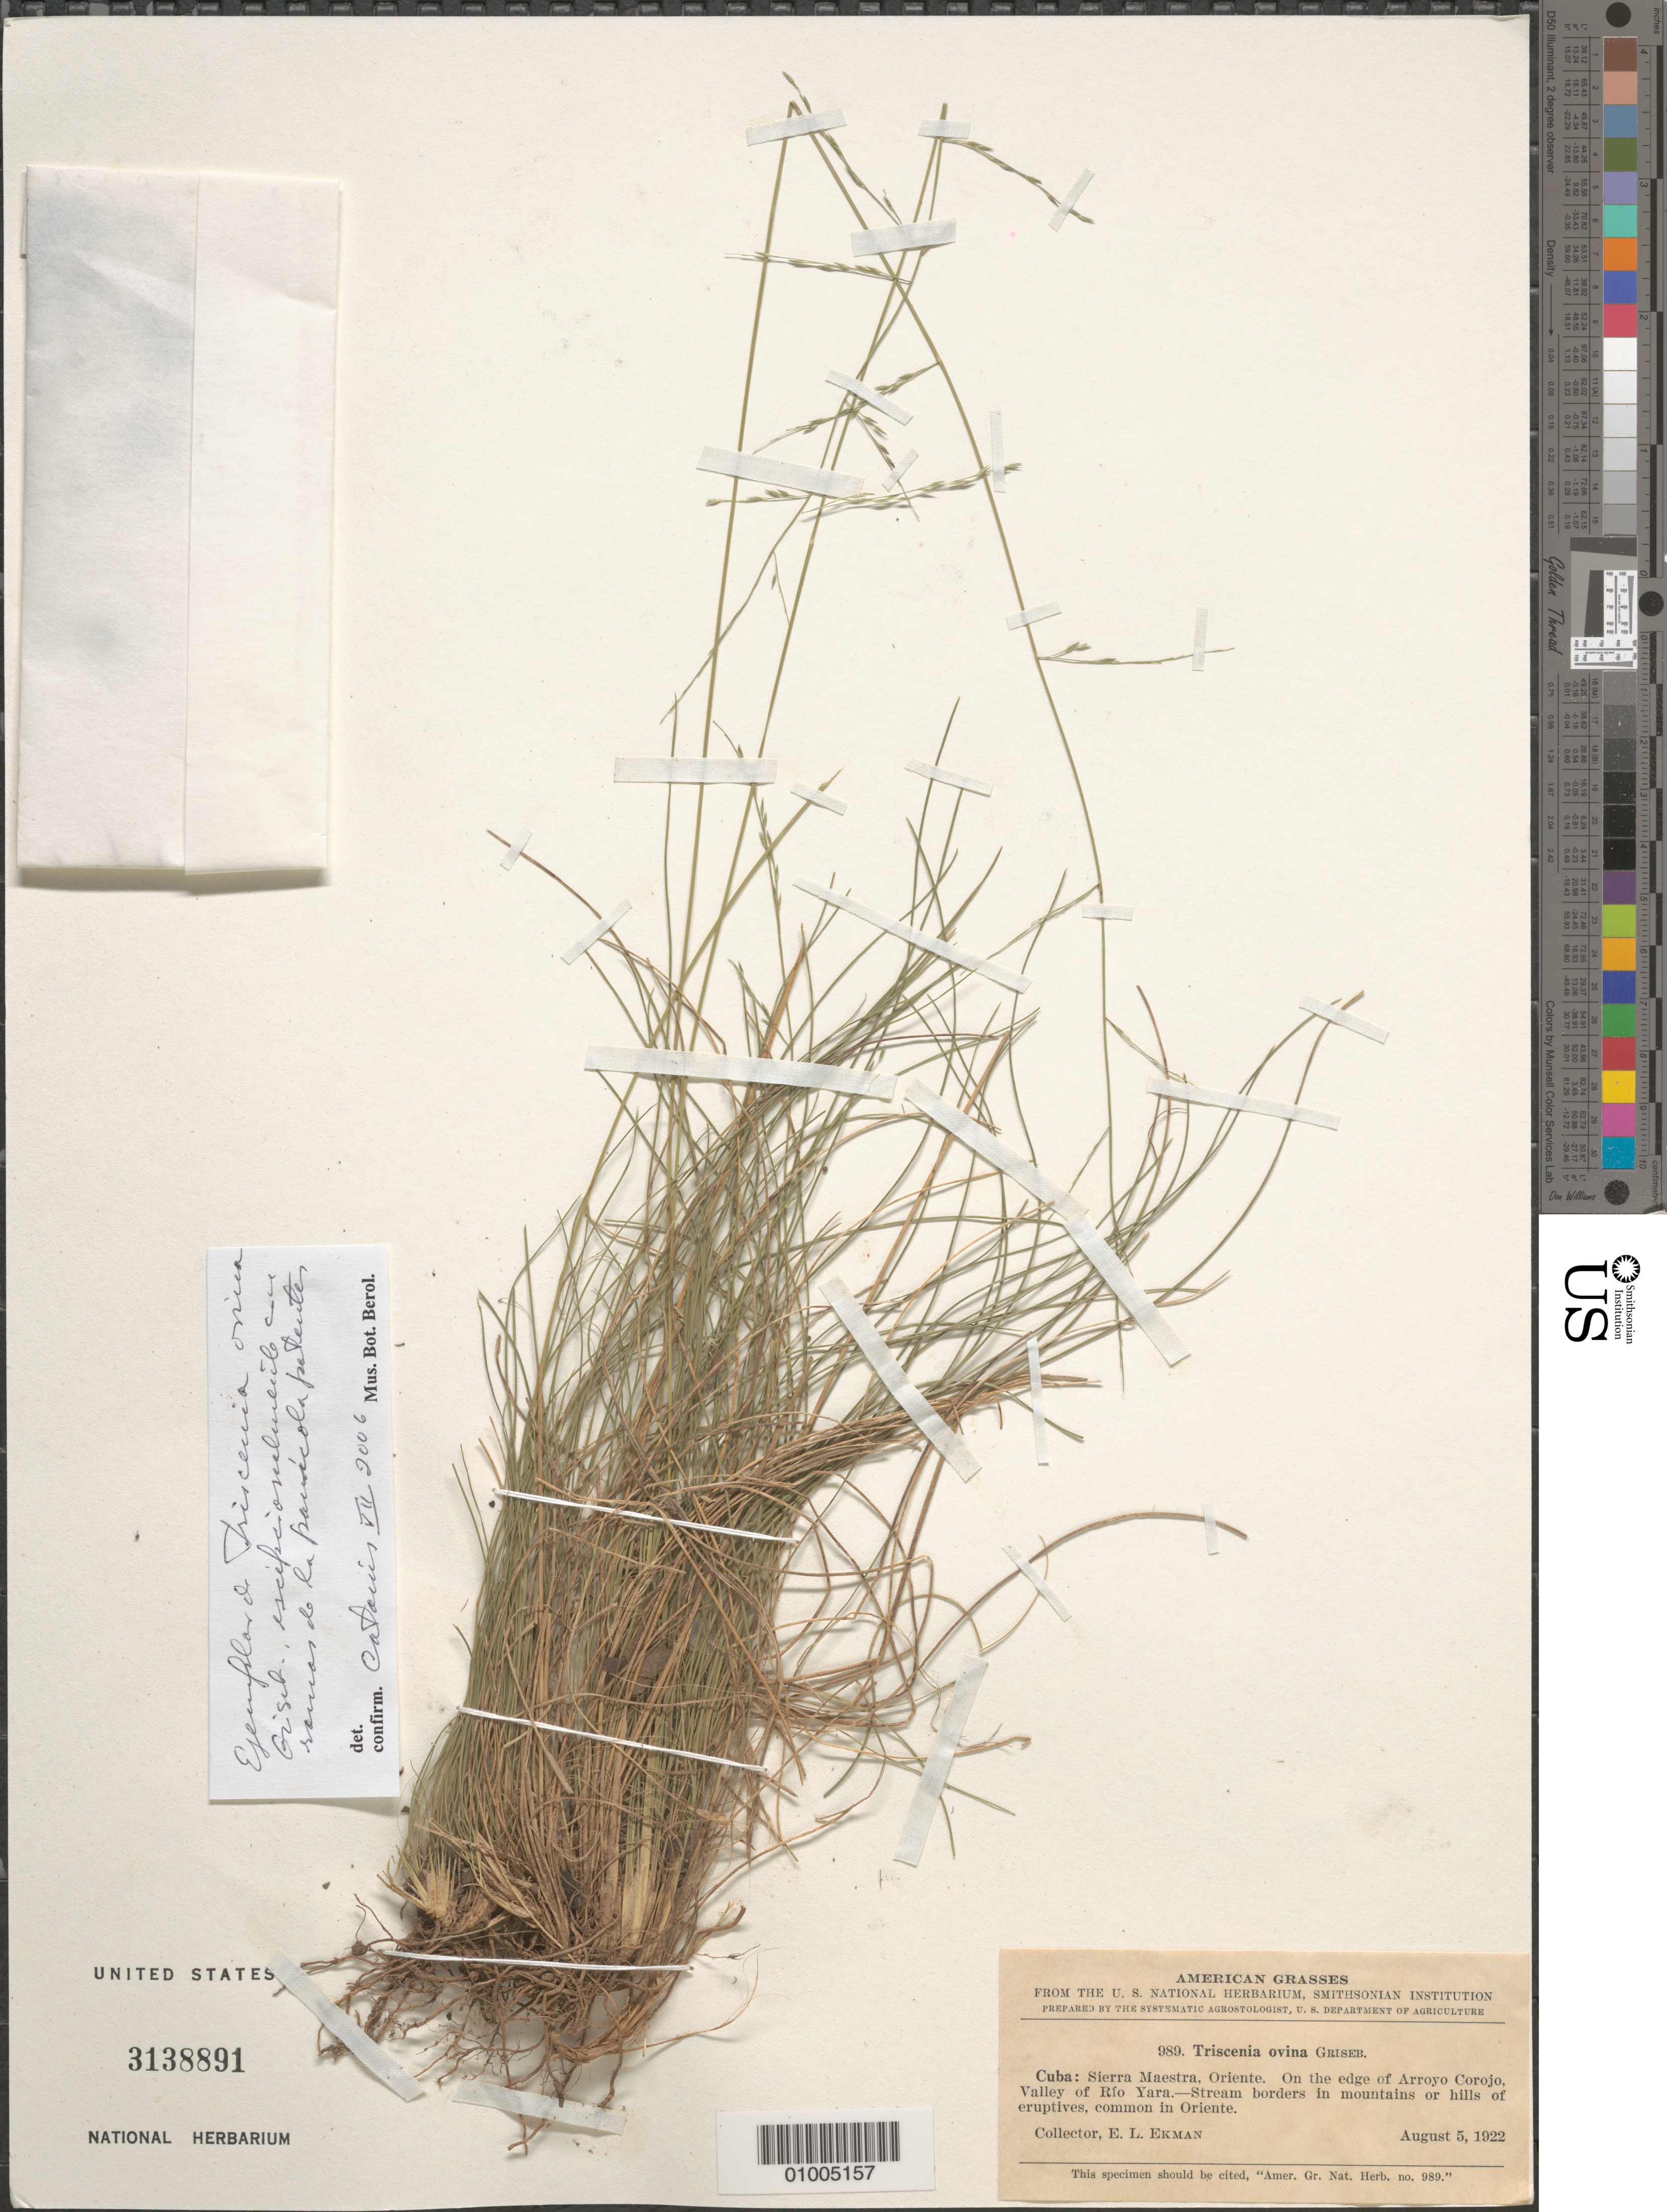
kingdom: Plantae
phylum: Tracheophyta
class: Liliopsida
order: Poales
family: Poaceae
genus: Triscenia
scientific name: Triscenia ovina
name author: Griseb.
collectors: E. L. Ekman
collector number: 989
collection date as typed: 05 Aug 1922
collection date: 1922-08-05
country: Cuba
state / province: Oriente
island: Cuba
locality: Sierra Maestra, Oriente On the edge of Arroyo Corojo, Valley of Rio Yara --Stream borders in mountains or hills of eruptives, common in Oriente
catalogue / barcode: US 3138891